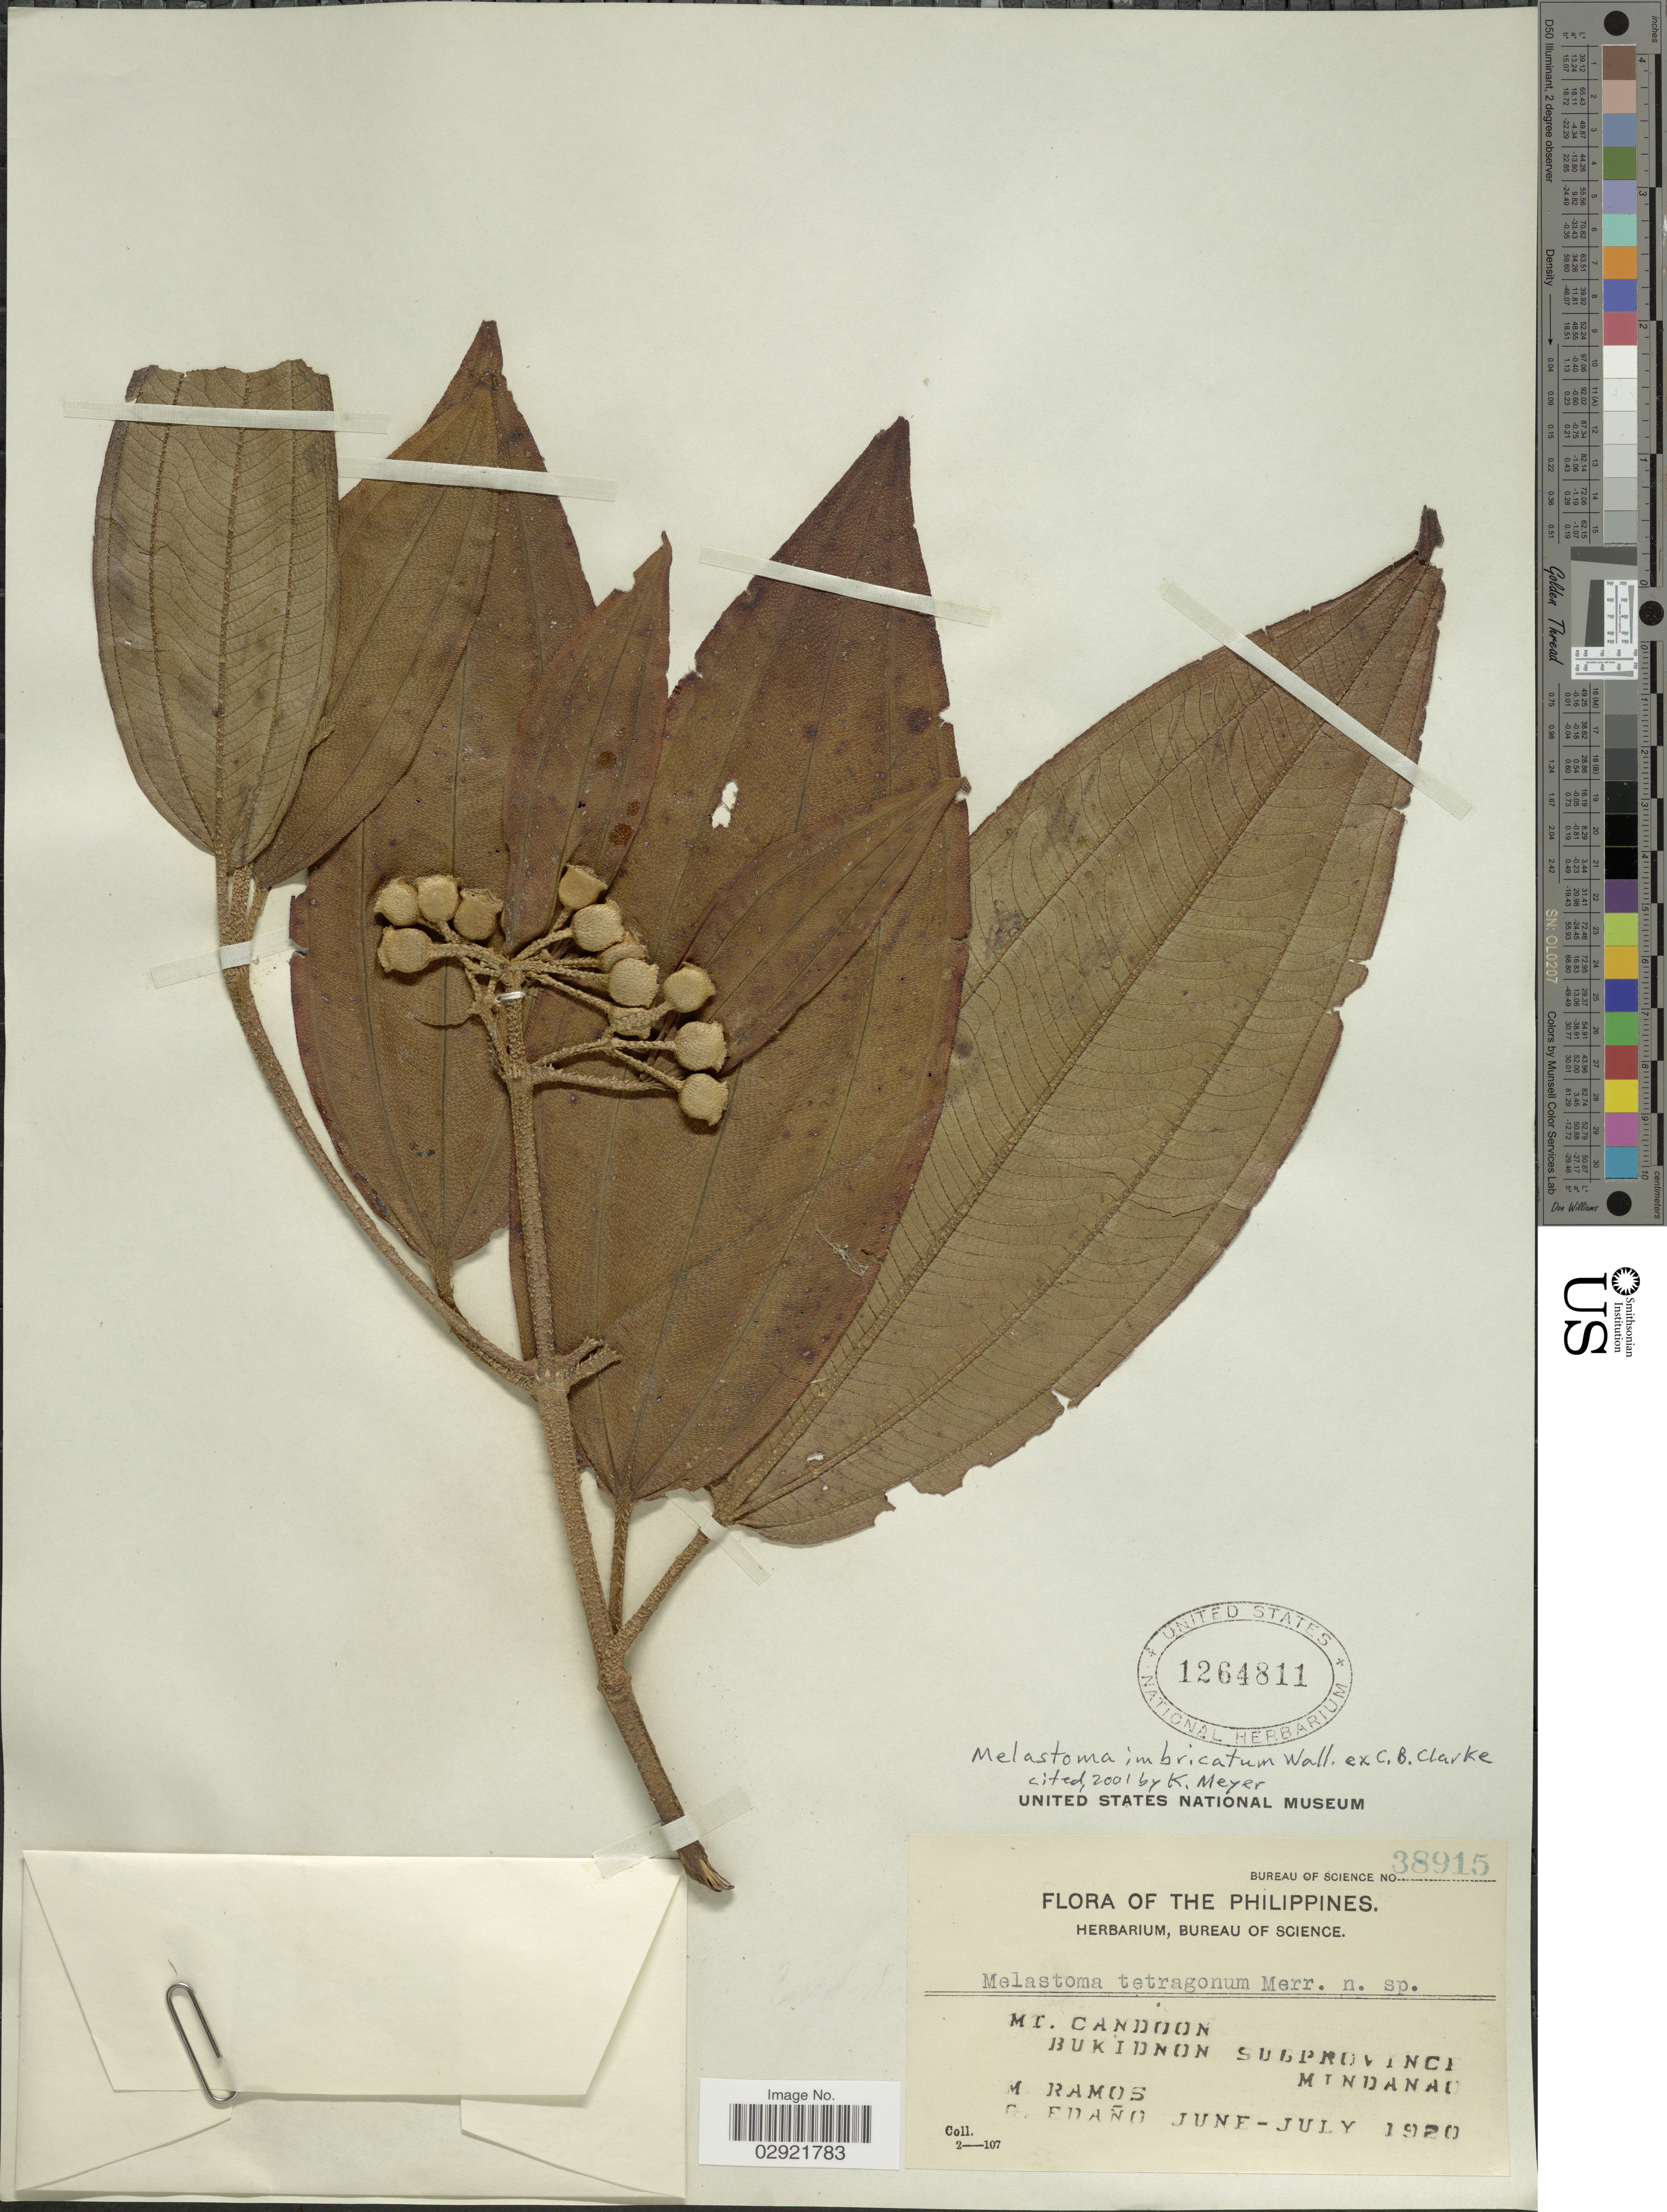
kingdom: Plantae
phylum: Tracheophyta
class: Magnoliopsida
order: Myrtales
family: Melastomataceae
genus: Melastoma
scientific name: Melastoma imbricatum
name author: Wall. ex Triana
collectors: M. Ramos & G. Edaño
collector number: Bureau of Science 38915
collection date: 1920-06/1920-07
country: Philippines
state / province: Northern Mindanao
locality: Mt. Candoon. Bukidnon Subprovince. Mindanao.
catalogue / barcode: US 1264811